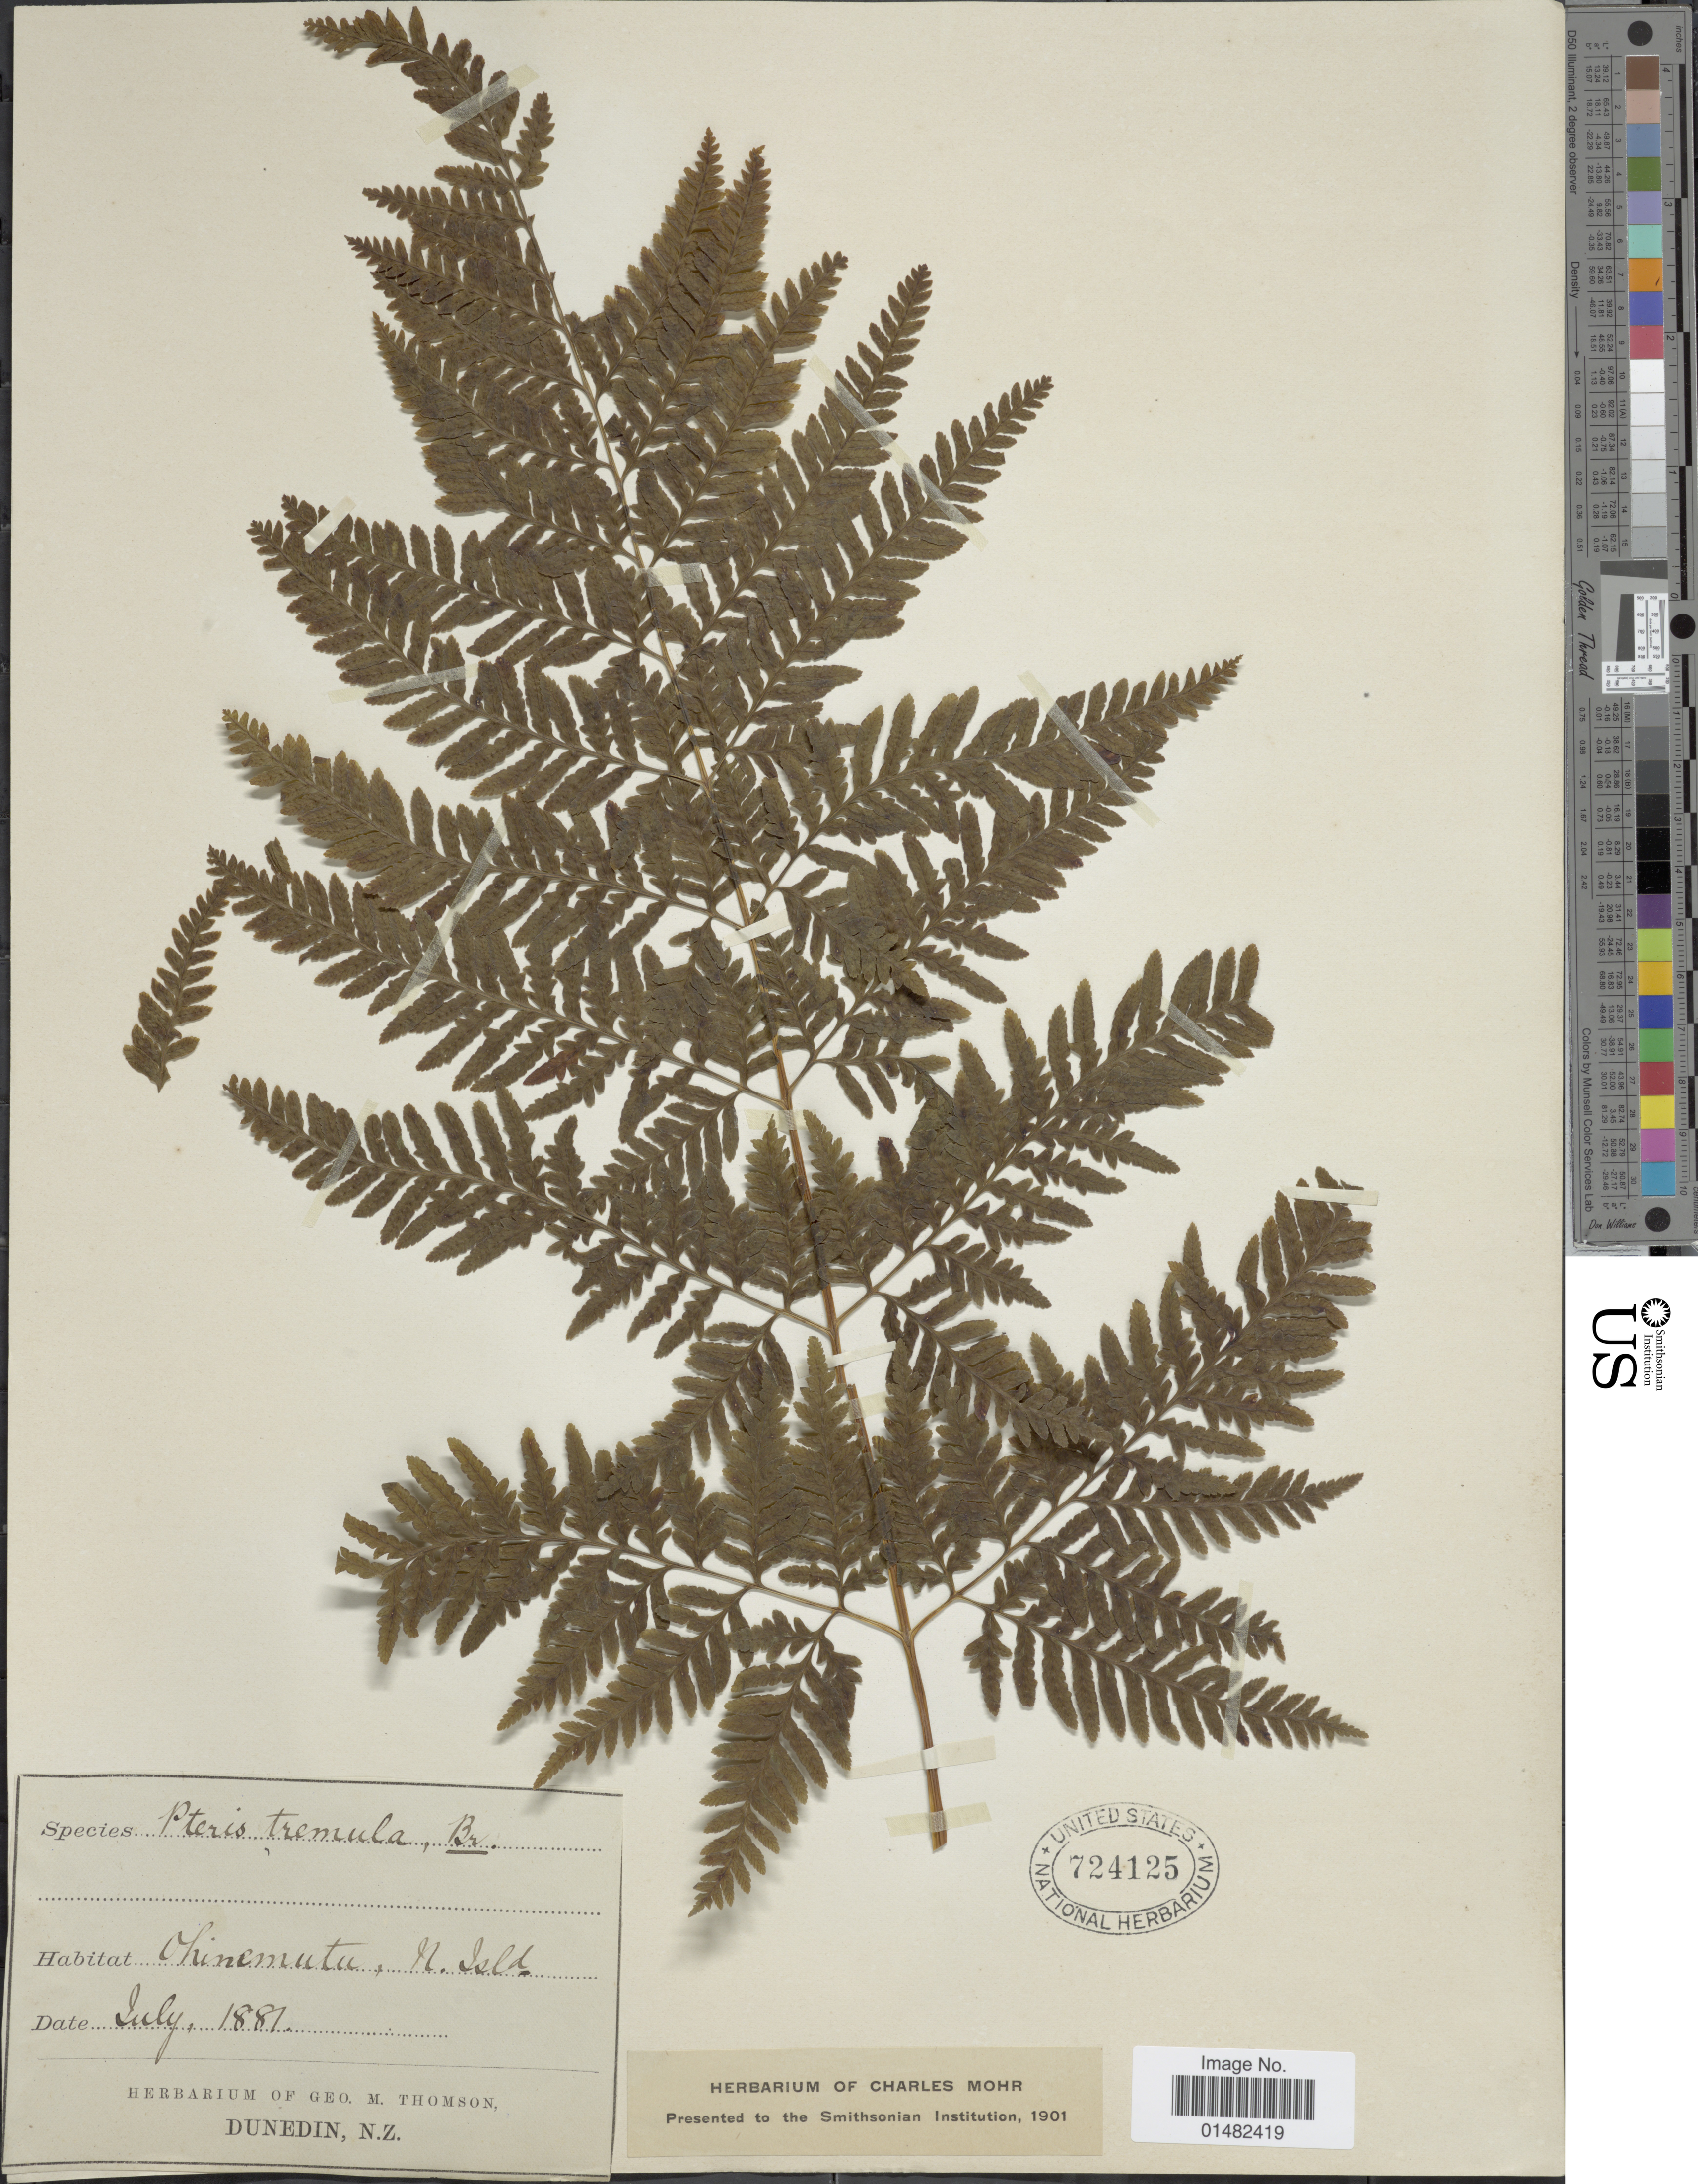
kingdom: Plantae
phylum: Tracheophyta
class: Polypodiopsida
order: Polypodiales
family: Pteridaceae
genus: Pteris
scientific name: Pteris tremula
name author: R. Br.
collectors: ex herb. Geo. M. Thomson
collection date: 1881-07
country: New Zealand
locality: Ohinemutu, N. Isld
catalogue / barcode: US 724125